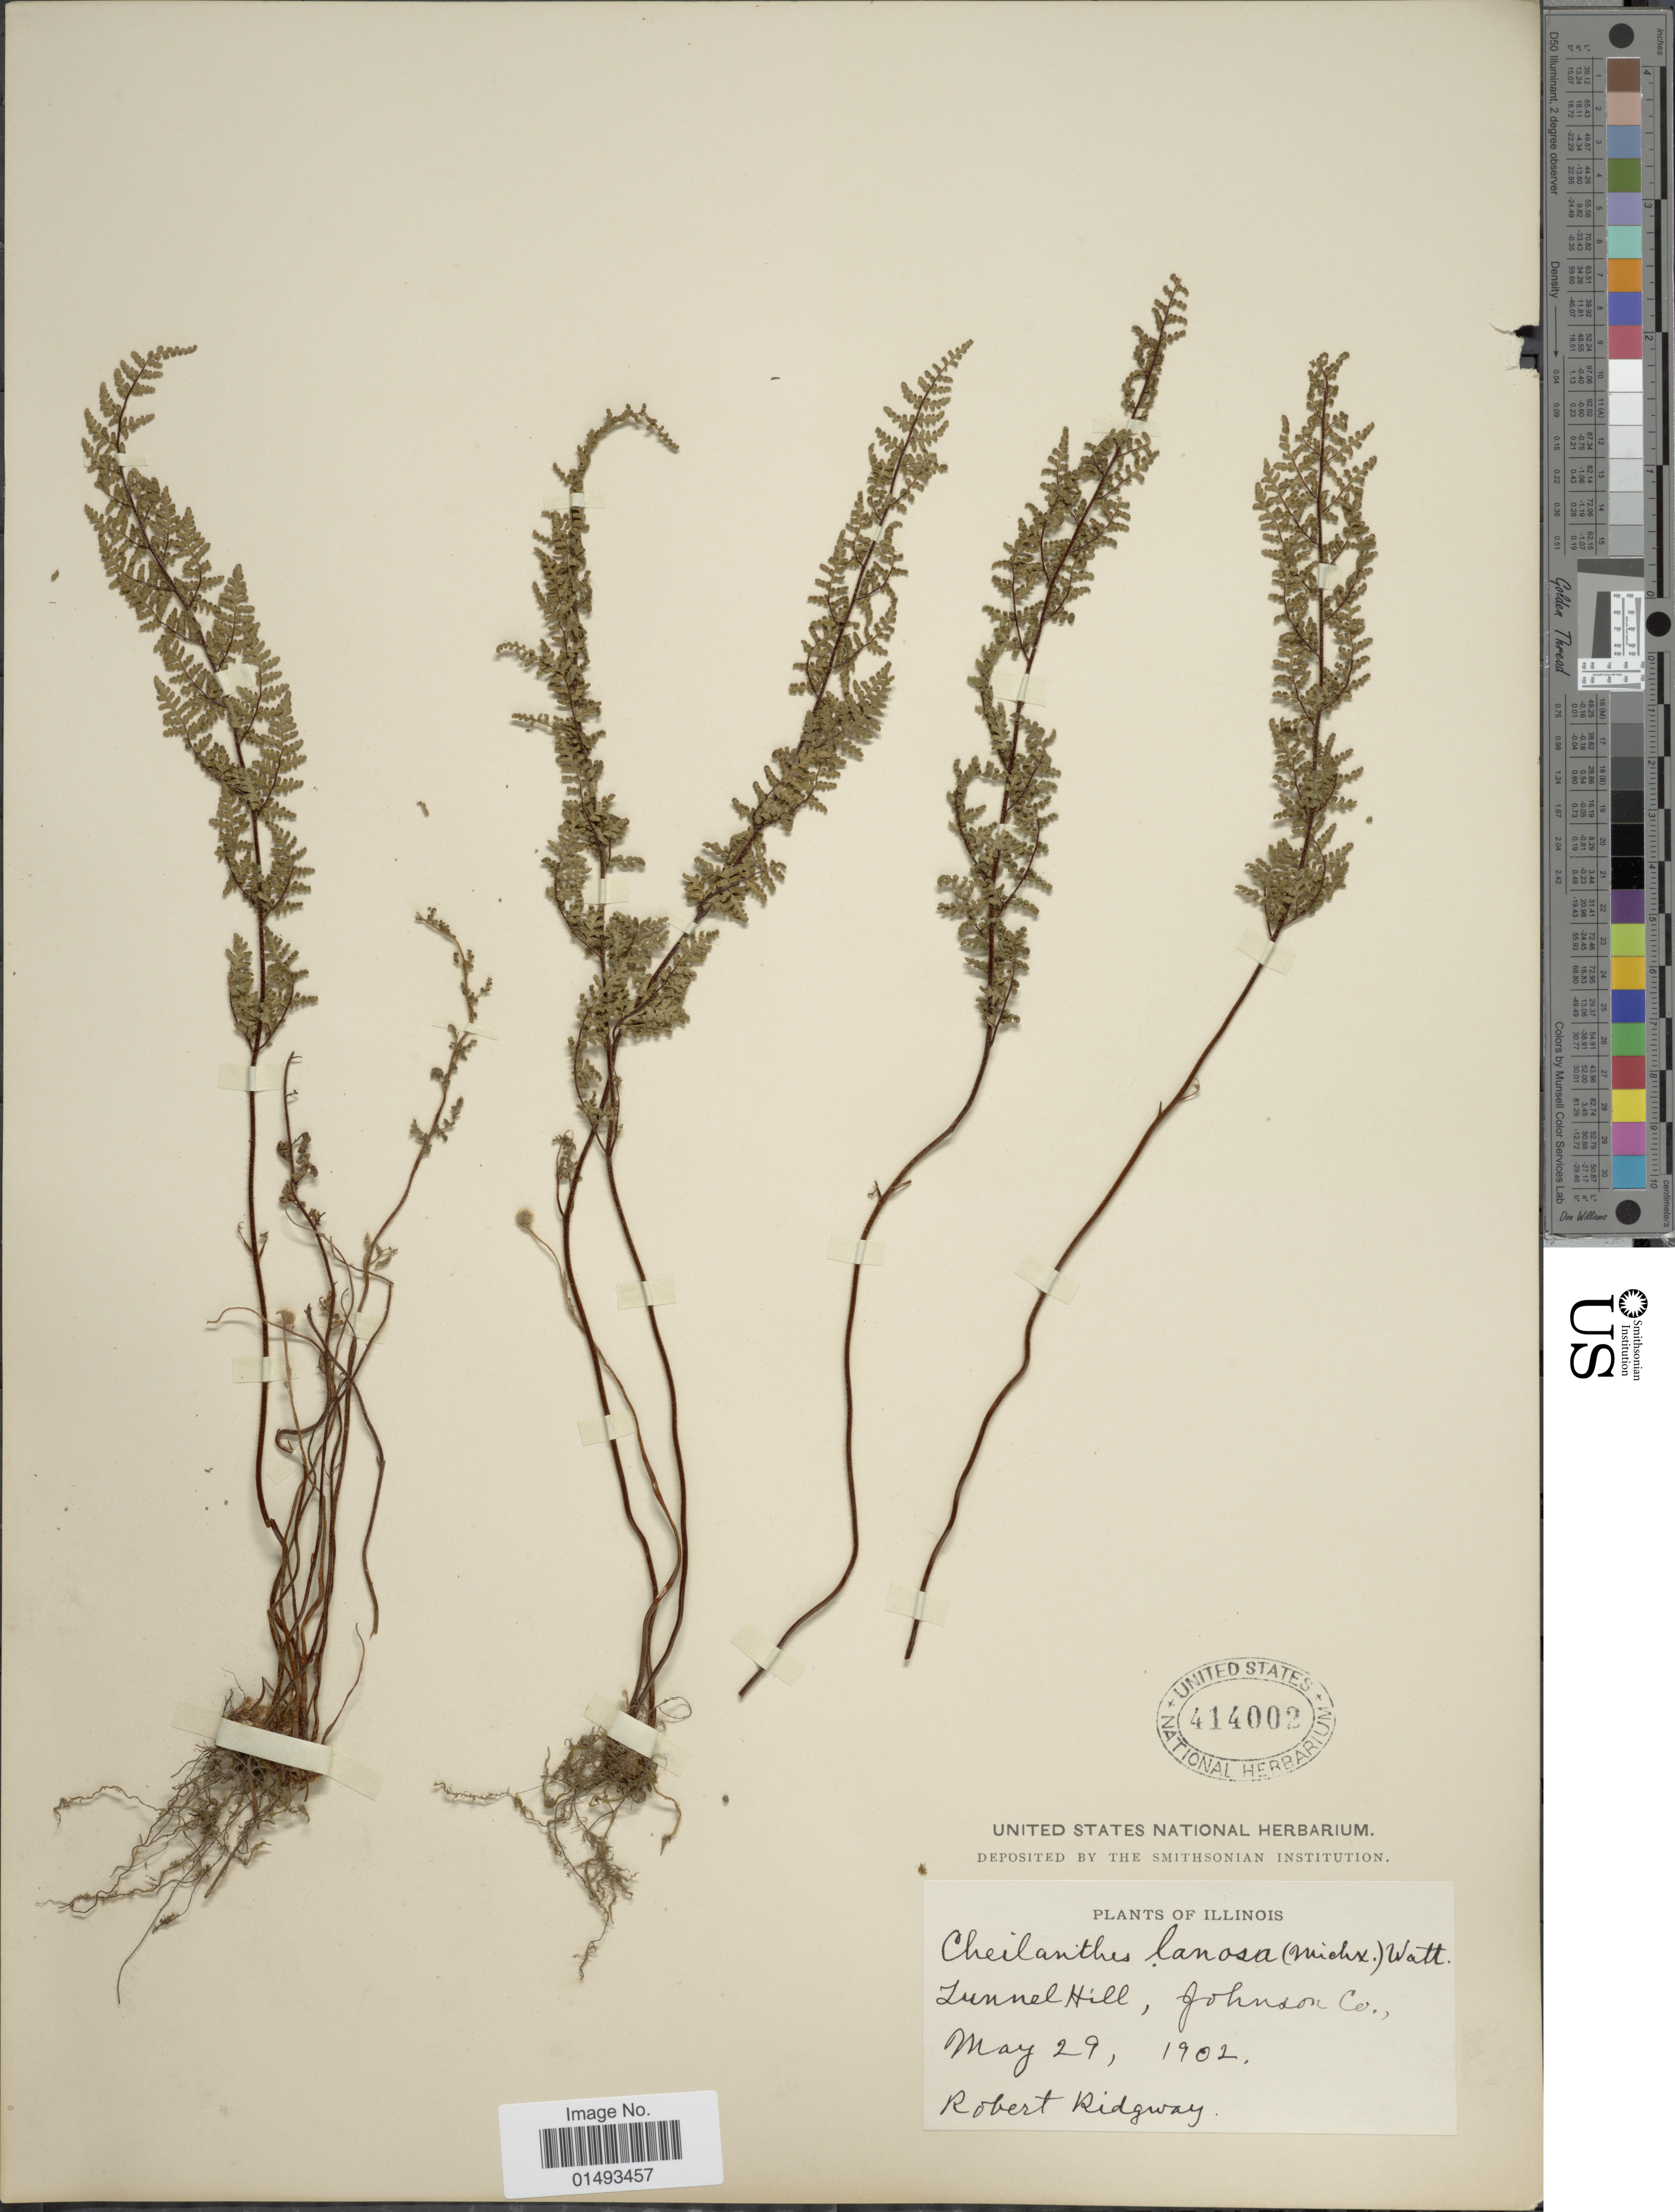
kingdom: Plantae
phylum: Tracheophyta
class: Polypodiopsida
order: Polypodiales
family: Pteridaceae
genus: Myriopteris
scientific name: Myriopteris lanosa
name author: (Michx.) Grusz & Windham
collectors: R. Ridgway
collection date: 1902-05-29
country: United States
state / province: Illinois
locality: Plants of Illinois, Tunnel Hill, Johnson Co.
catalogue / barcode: US 414002